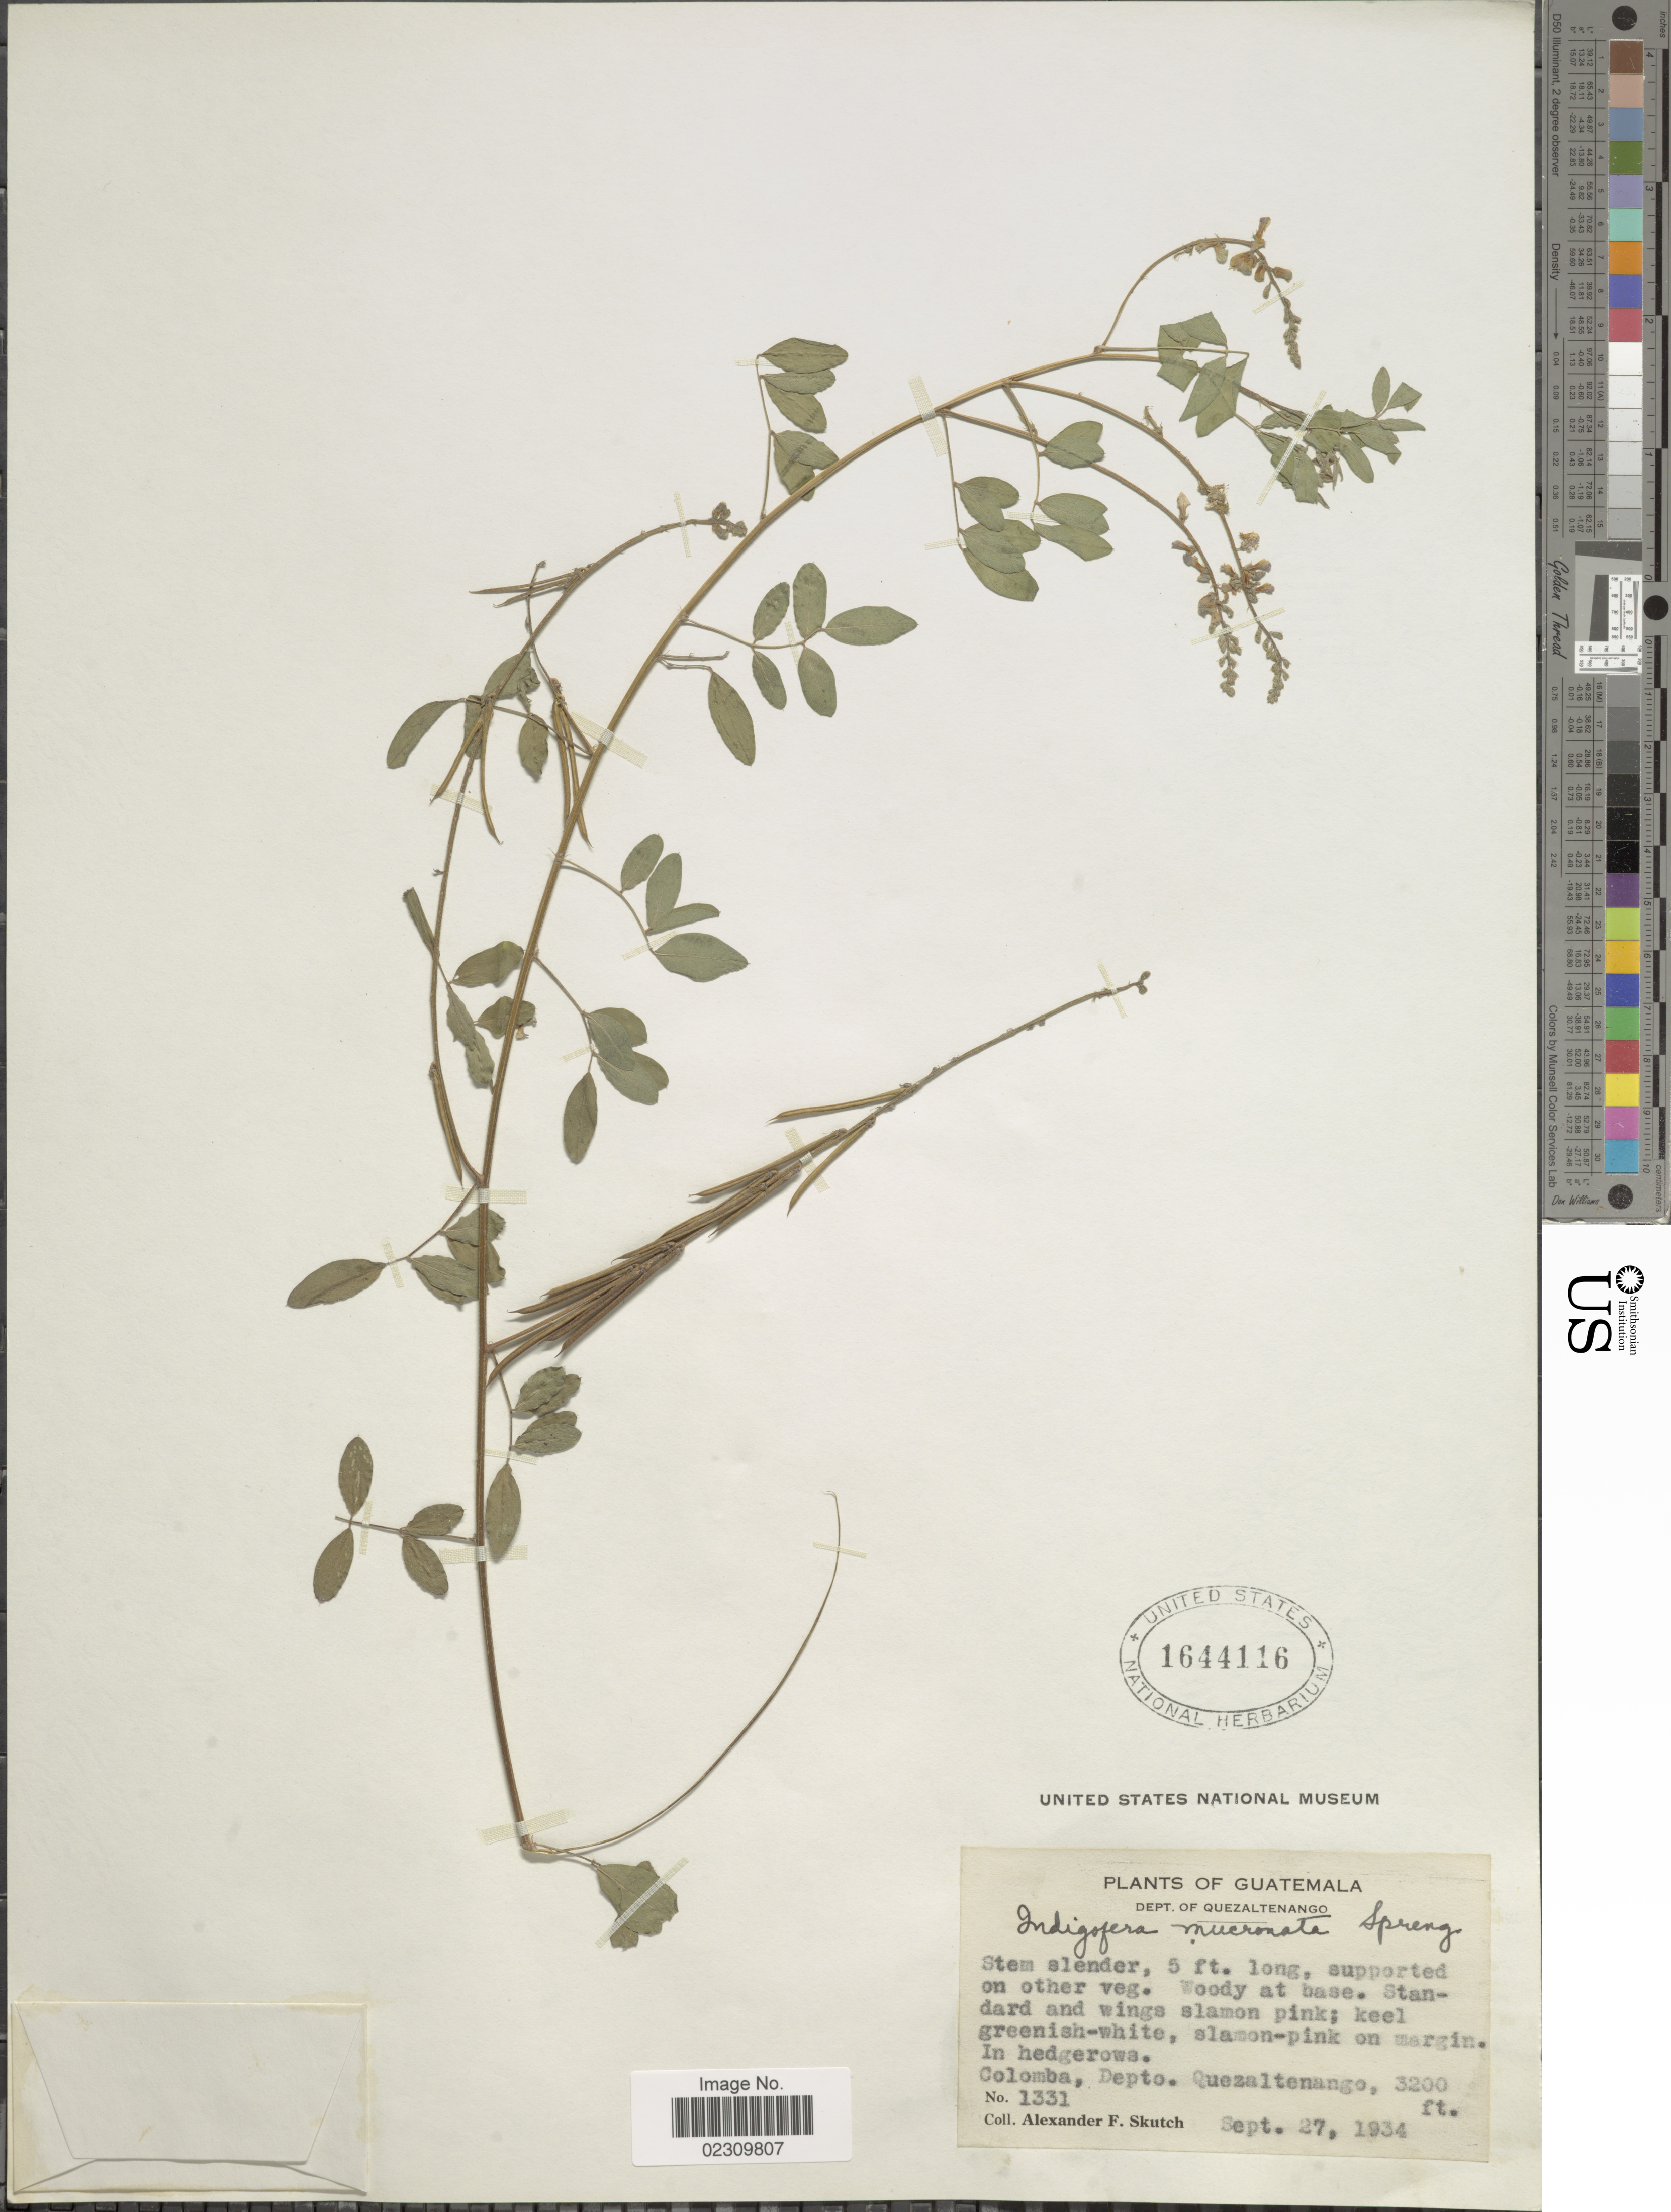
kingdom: Plantae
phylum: Tracheophyta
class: Magnoliopsida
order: Fabales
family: Fabaceae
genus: Indigofera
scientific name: Indigofera mucronata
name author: Lam.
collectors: A. F. Skutch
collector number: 1331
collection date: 1934-09-27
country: Guatemala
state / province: Quetzaltenango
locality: Colomba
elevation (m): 975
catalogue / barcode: US 1644116